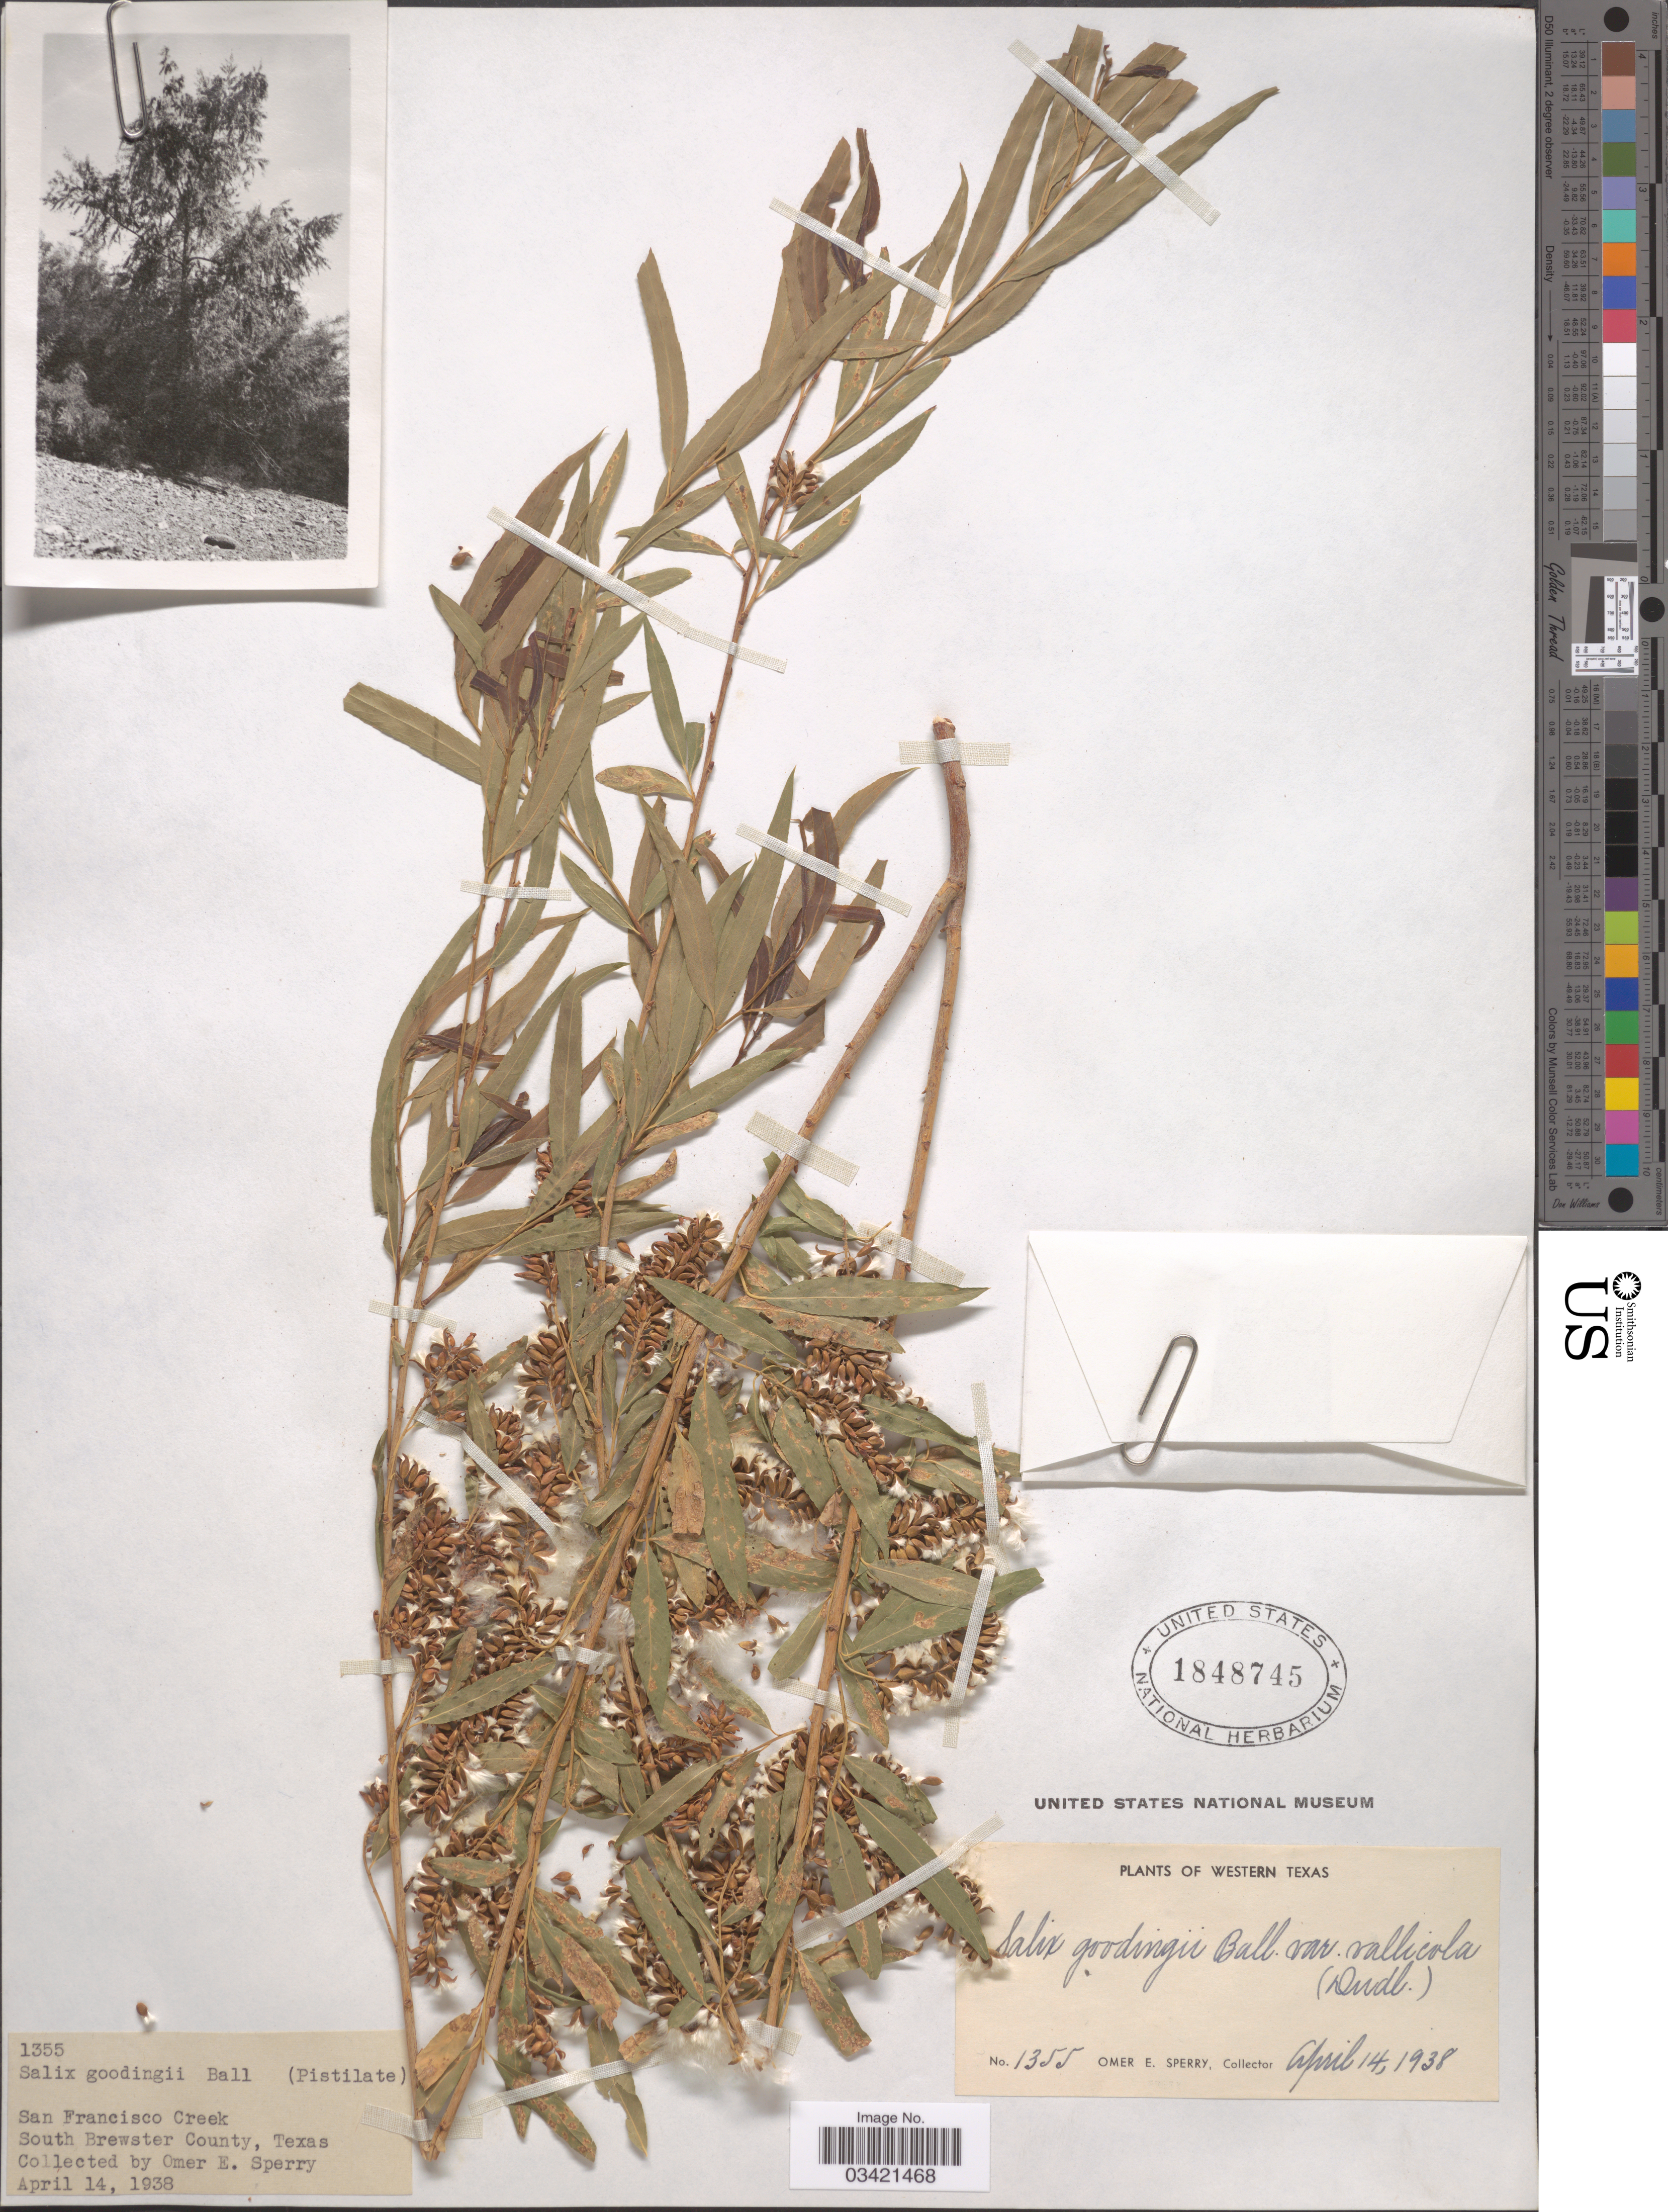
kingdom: Plantae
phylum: Tracheophyta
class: Magnoliopsida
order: Malpighiales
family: Salicaceae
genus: Salix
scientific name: Salix gooddingii var. vallicola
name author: (Dudley) C.R. Ball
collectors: O. E. Sperry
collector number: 1355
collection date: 1938-04-14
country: United States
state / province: Texas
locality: Western Texas. San Francisco Creek. South Brewster County.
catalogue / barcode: US 1848745